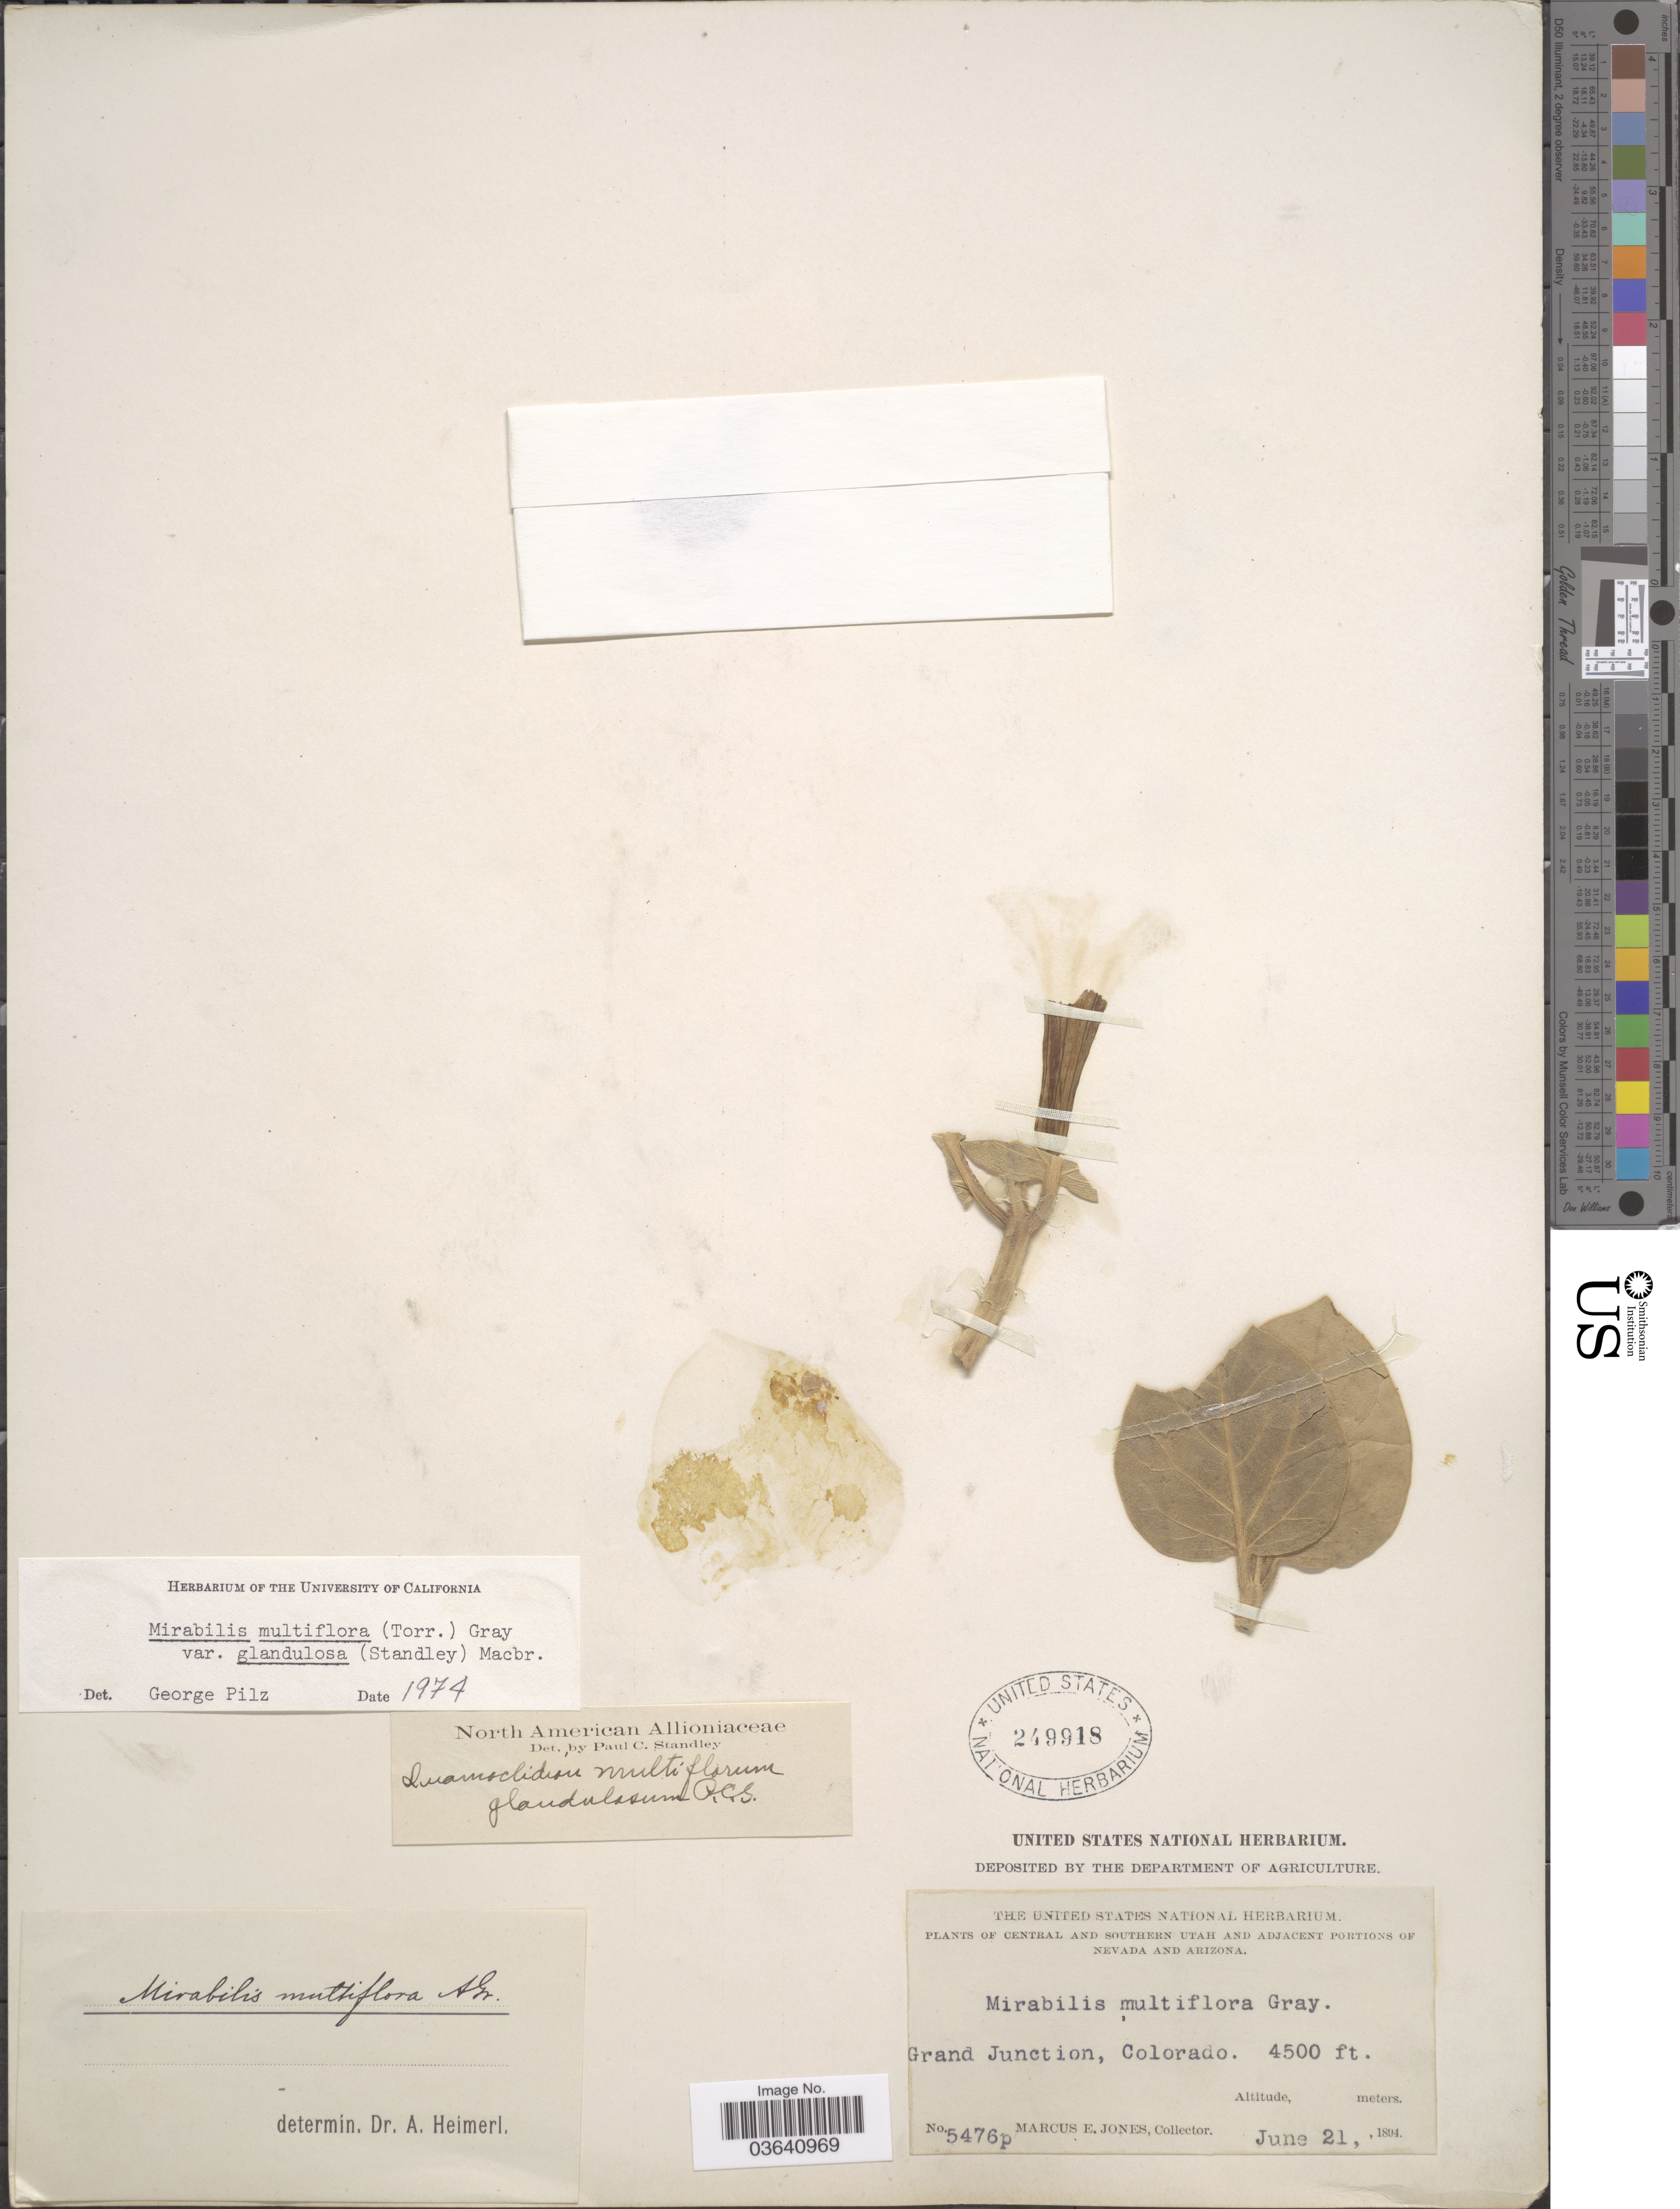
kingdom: Plantae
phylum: Tracheophyta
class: Magnoliopsida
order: Caryophyllales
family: Nyctaginaceae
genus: Mirabilis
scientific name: Mirabilis multiflora var. glandulosa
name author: (Standl.) J.F. Macbr.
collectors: M. E. Jones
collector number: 5476p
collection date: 1894-06-21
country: United States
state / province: Colorado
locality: Grand Junction.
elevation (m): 1372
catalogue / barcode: US 249918